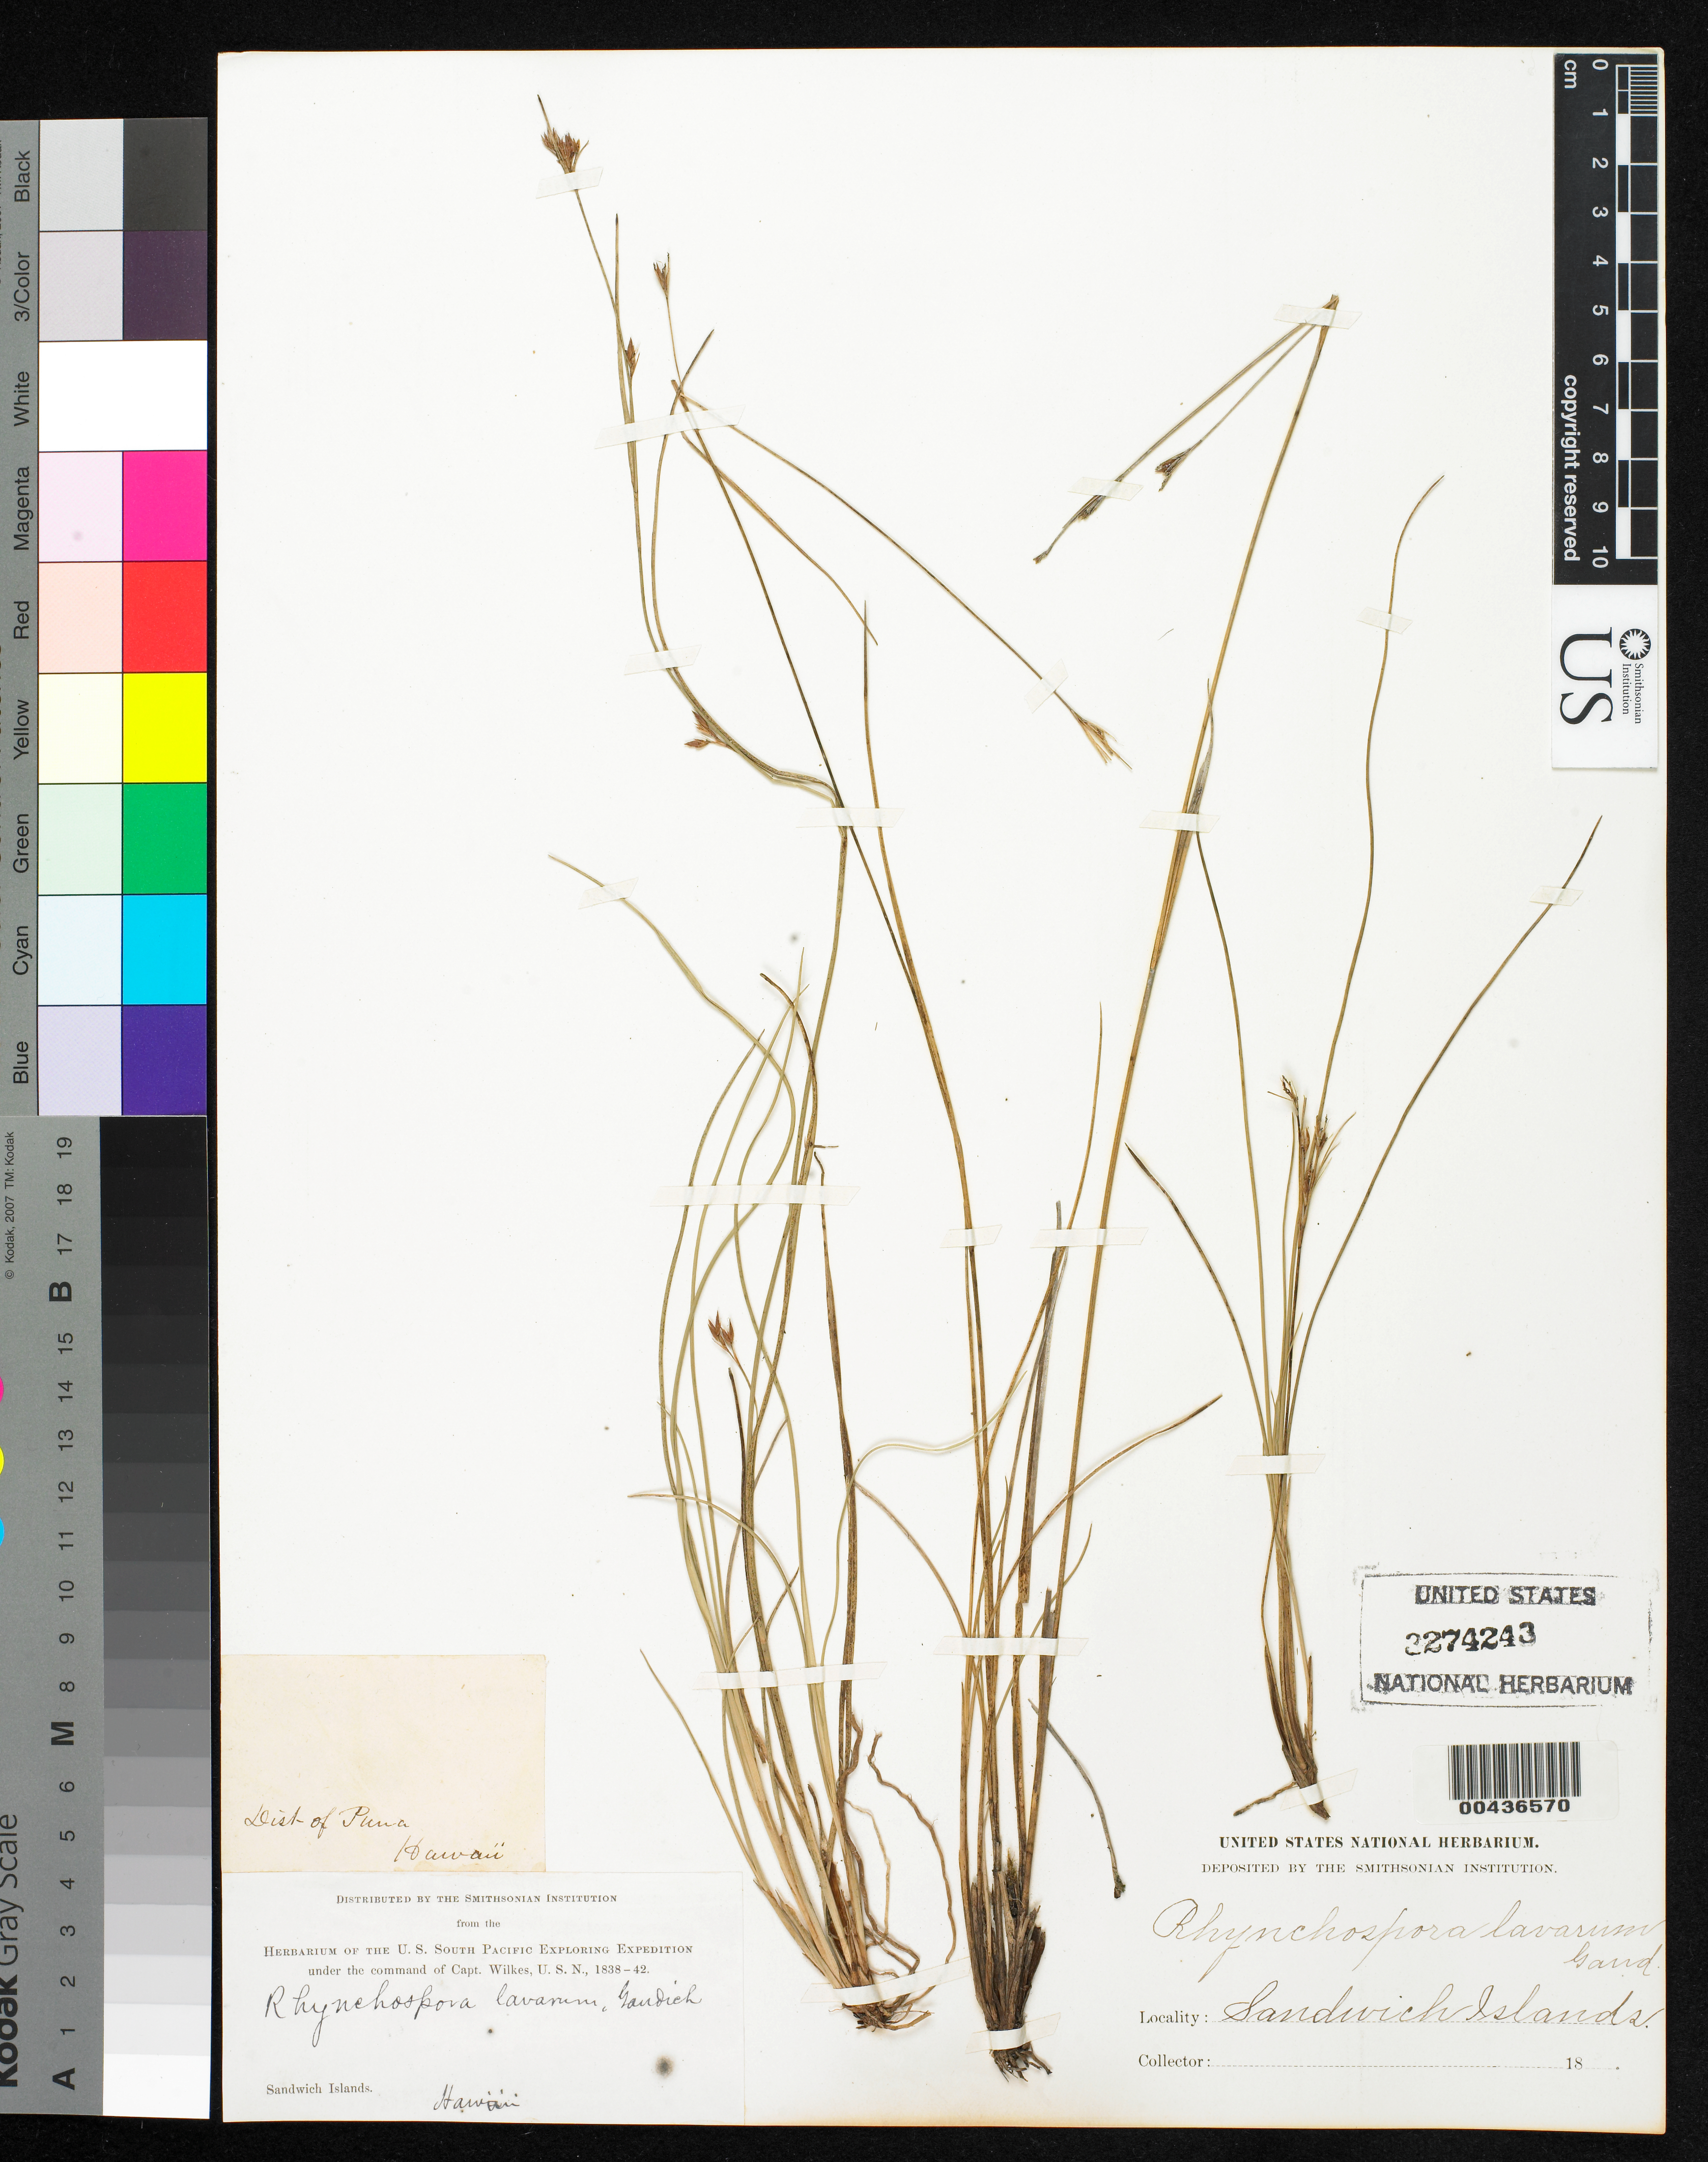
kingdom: Plantae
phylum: Tracheophyta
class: Liliopsida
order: Poales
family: Cyperaceae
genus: Rhynchospora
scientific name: Rhynchospora rugosa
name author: (Vahl) Gale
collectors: Wilkes Explor. Exped.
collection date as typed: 1838 to -- --- 1842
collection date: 1838/1842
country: United States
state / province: Hawaii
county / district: Hawaii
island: Hawaii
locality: Sandwich Islands, Dist. of Puna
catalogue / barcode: US 3274243